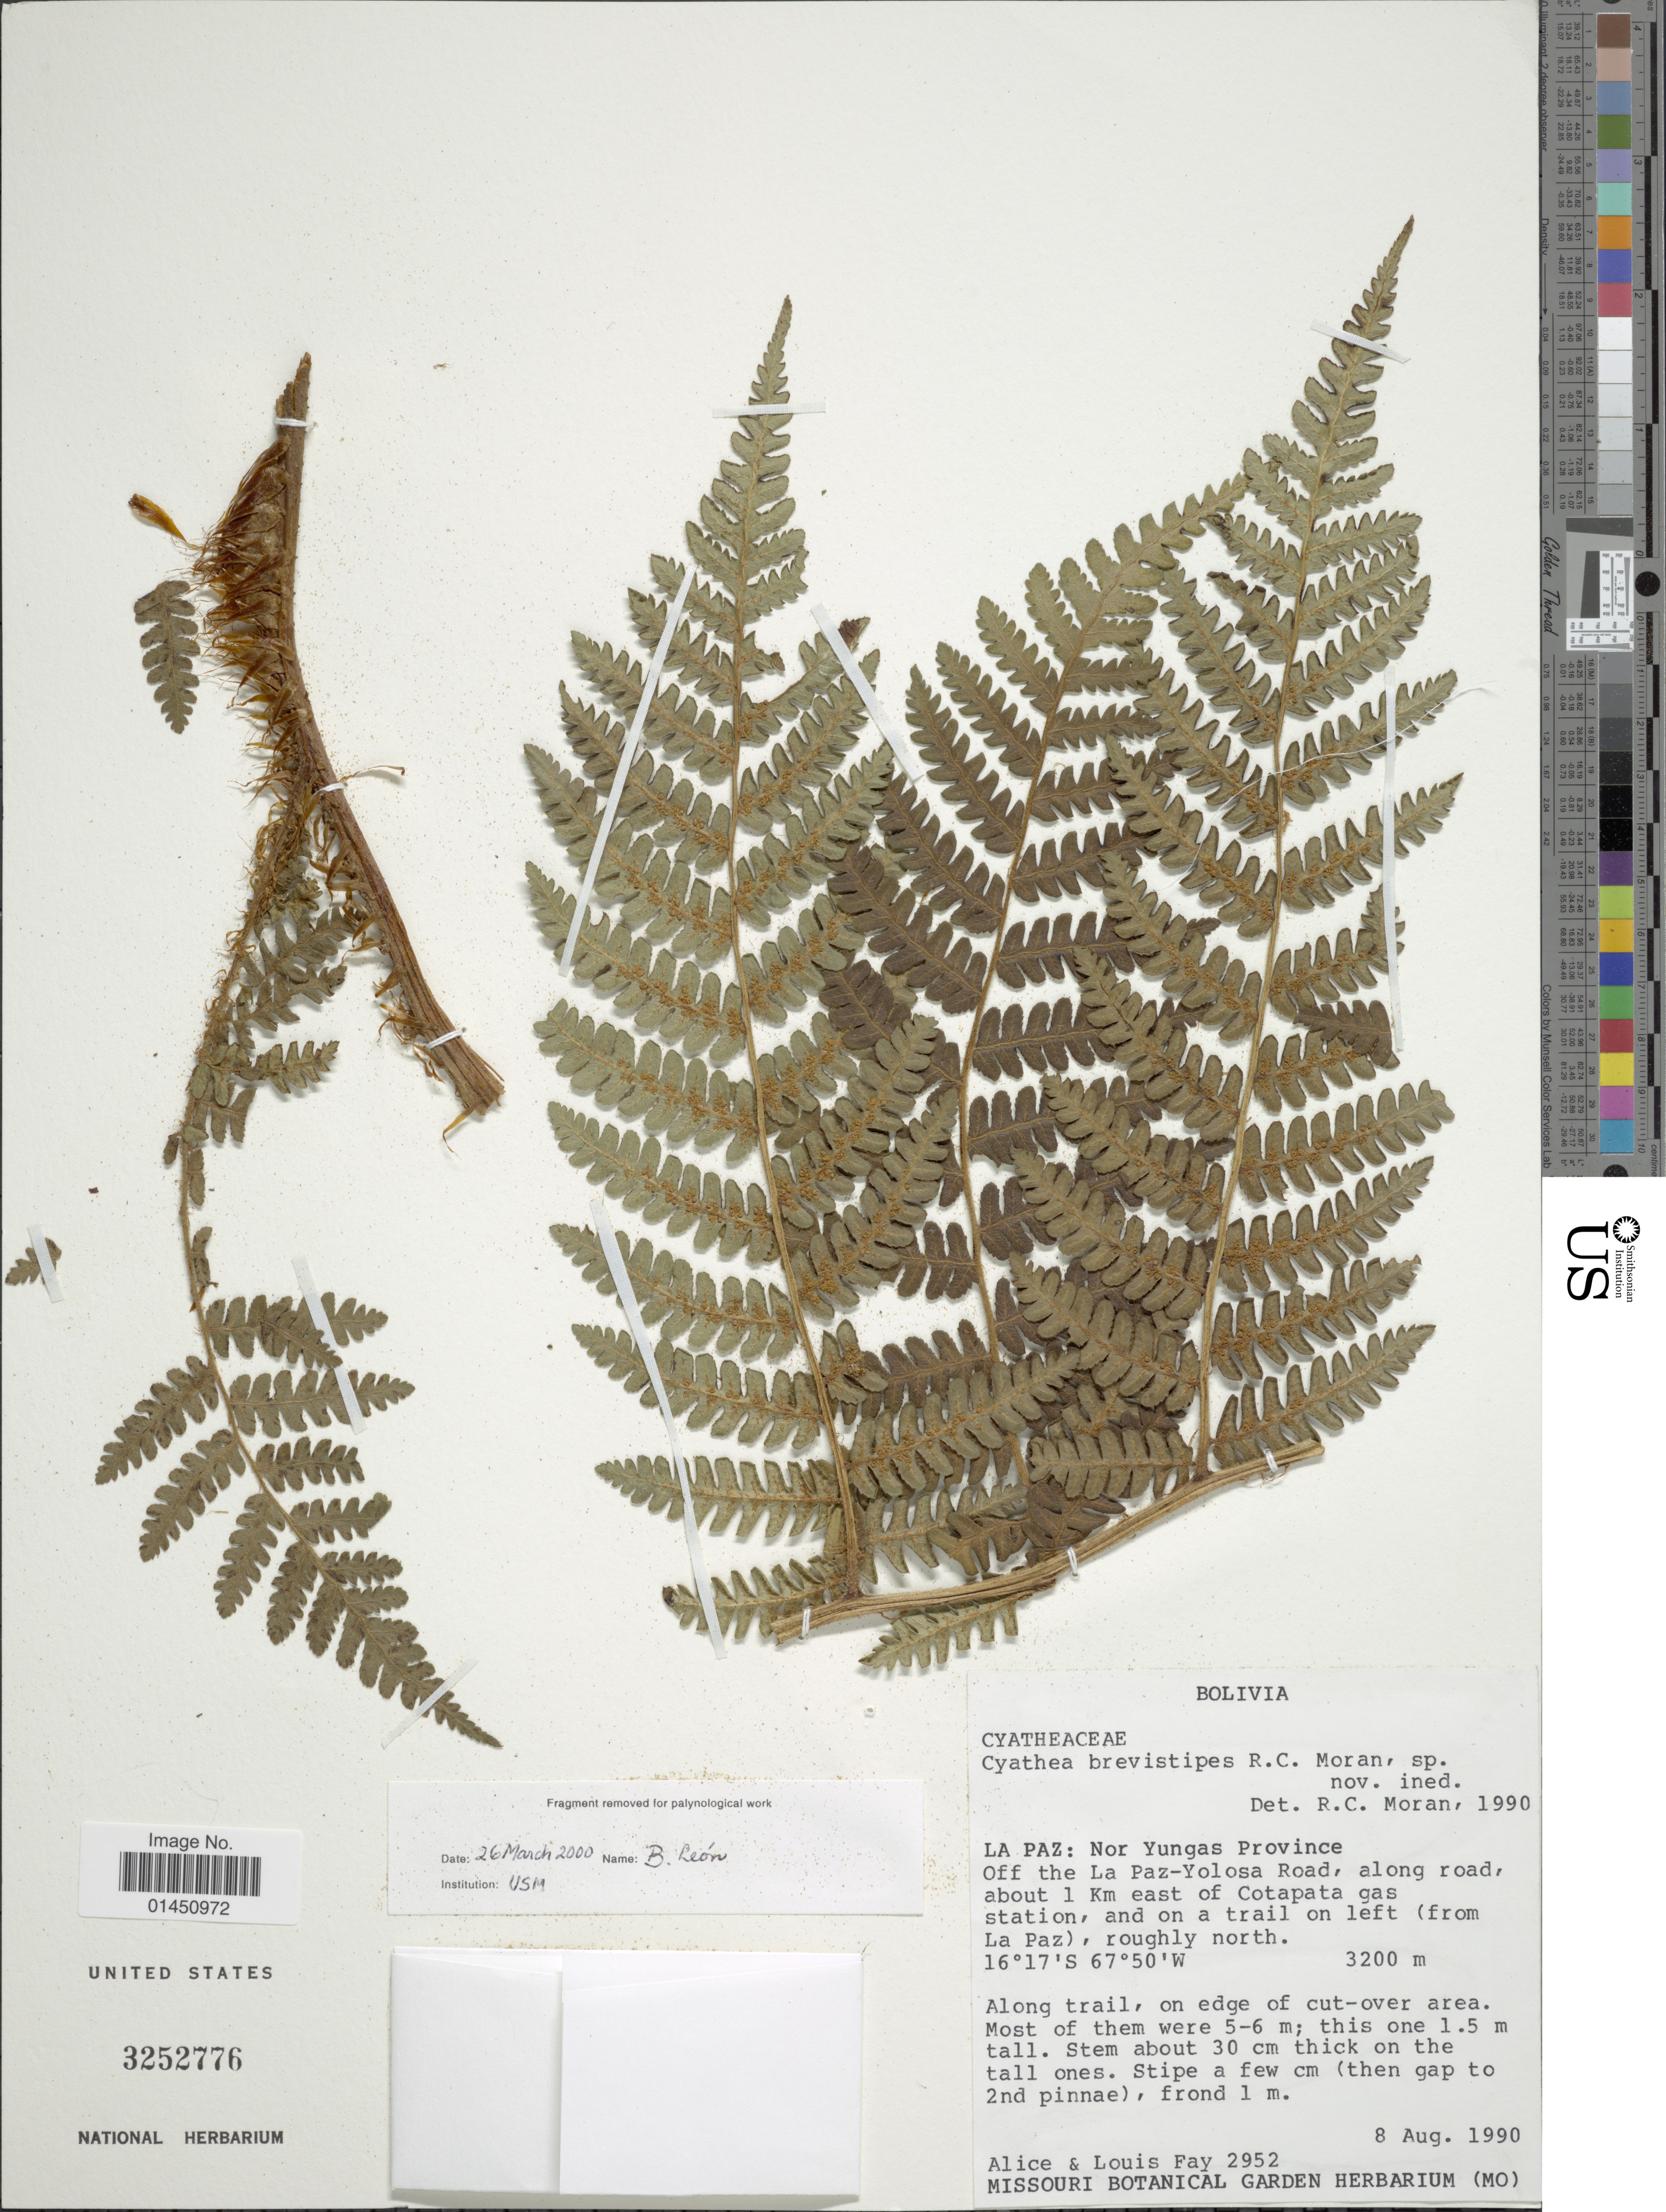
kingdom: Plantae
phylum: Tracheophyta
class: Polypodiopsida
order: Cyatheales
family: Cyatheaceae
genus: Cyathea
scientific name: Cyathea brevistipes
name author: R.C. Moran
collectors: A. Fay & L. Fay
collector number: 2952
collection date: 1990-08-08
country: Bolivia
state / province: La Paz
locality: Nor Yungas Province, Off the La Paz-Yolosa Road, along road, about 1 km east of Cotapata gas station, and on a trail on left (from La Paz), roughly north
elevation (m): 3200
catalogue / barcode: US 3252776